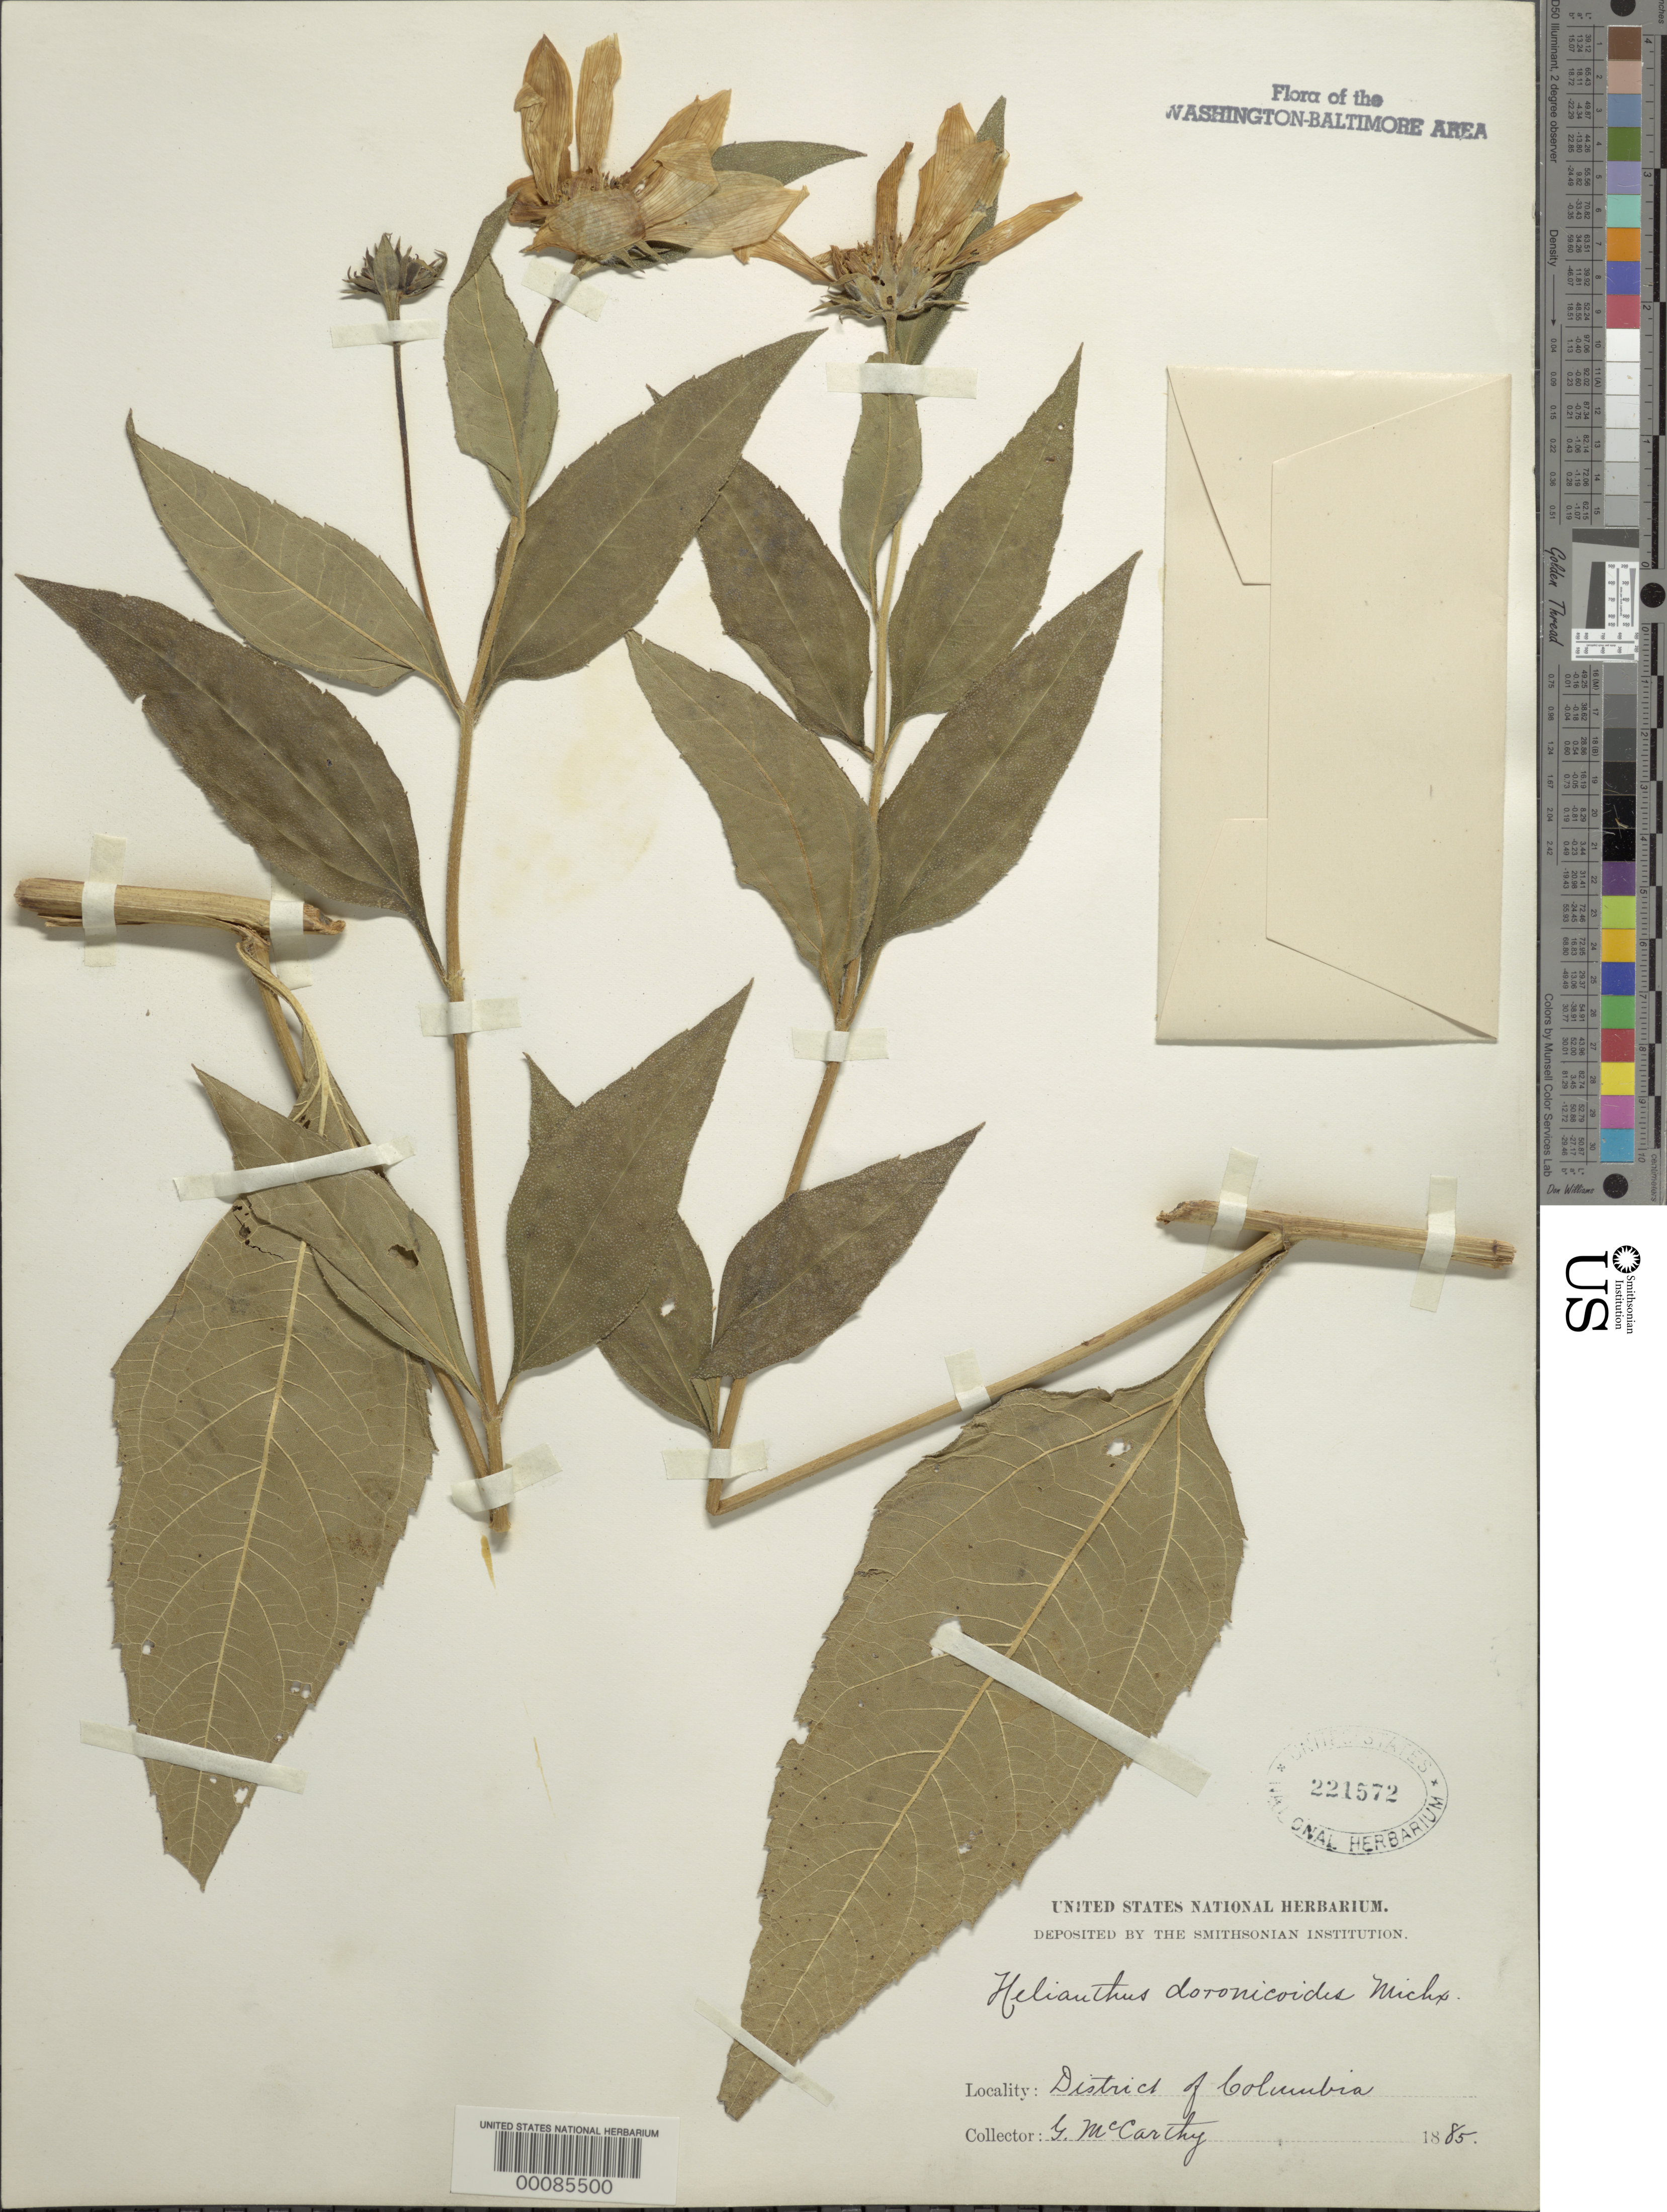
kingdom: Plantae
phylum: Tracheophyta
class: Magnoliopsida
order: Asterales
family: Asteraceae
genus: Helianthus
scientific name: Helianthus tuberosus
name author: L.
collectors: G. McCarthy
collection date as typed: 1885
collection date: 1885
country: United States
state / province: District of Columbia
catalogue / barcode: US 221572